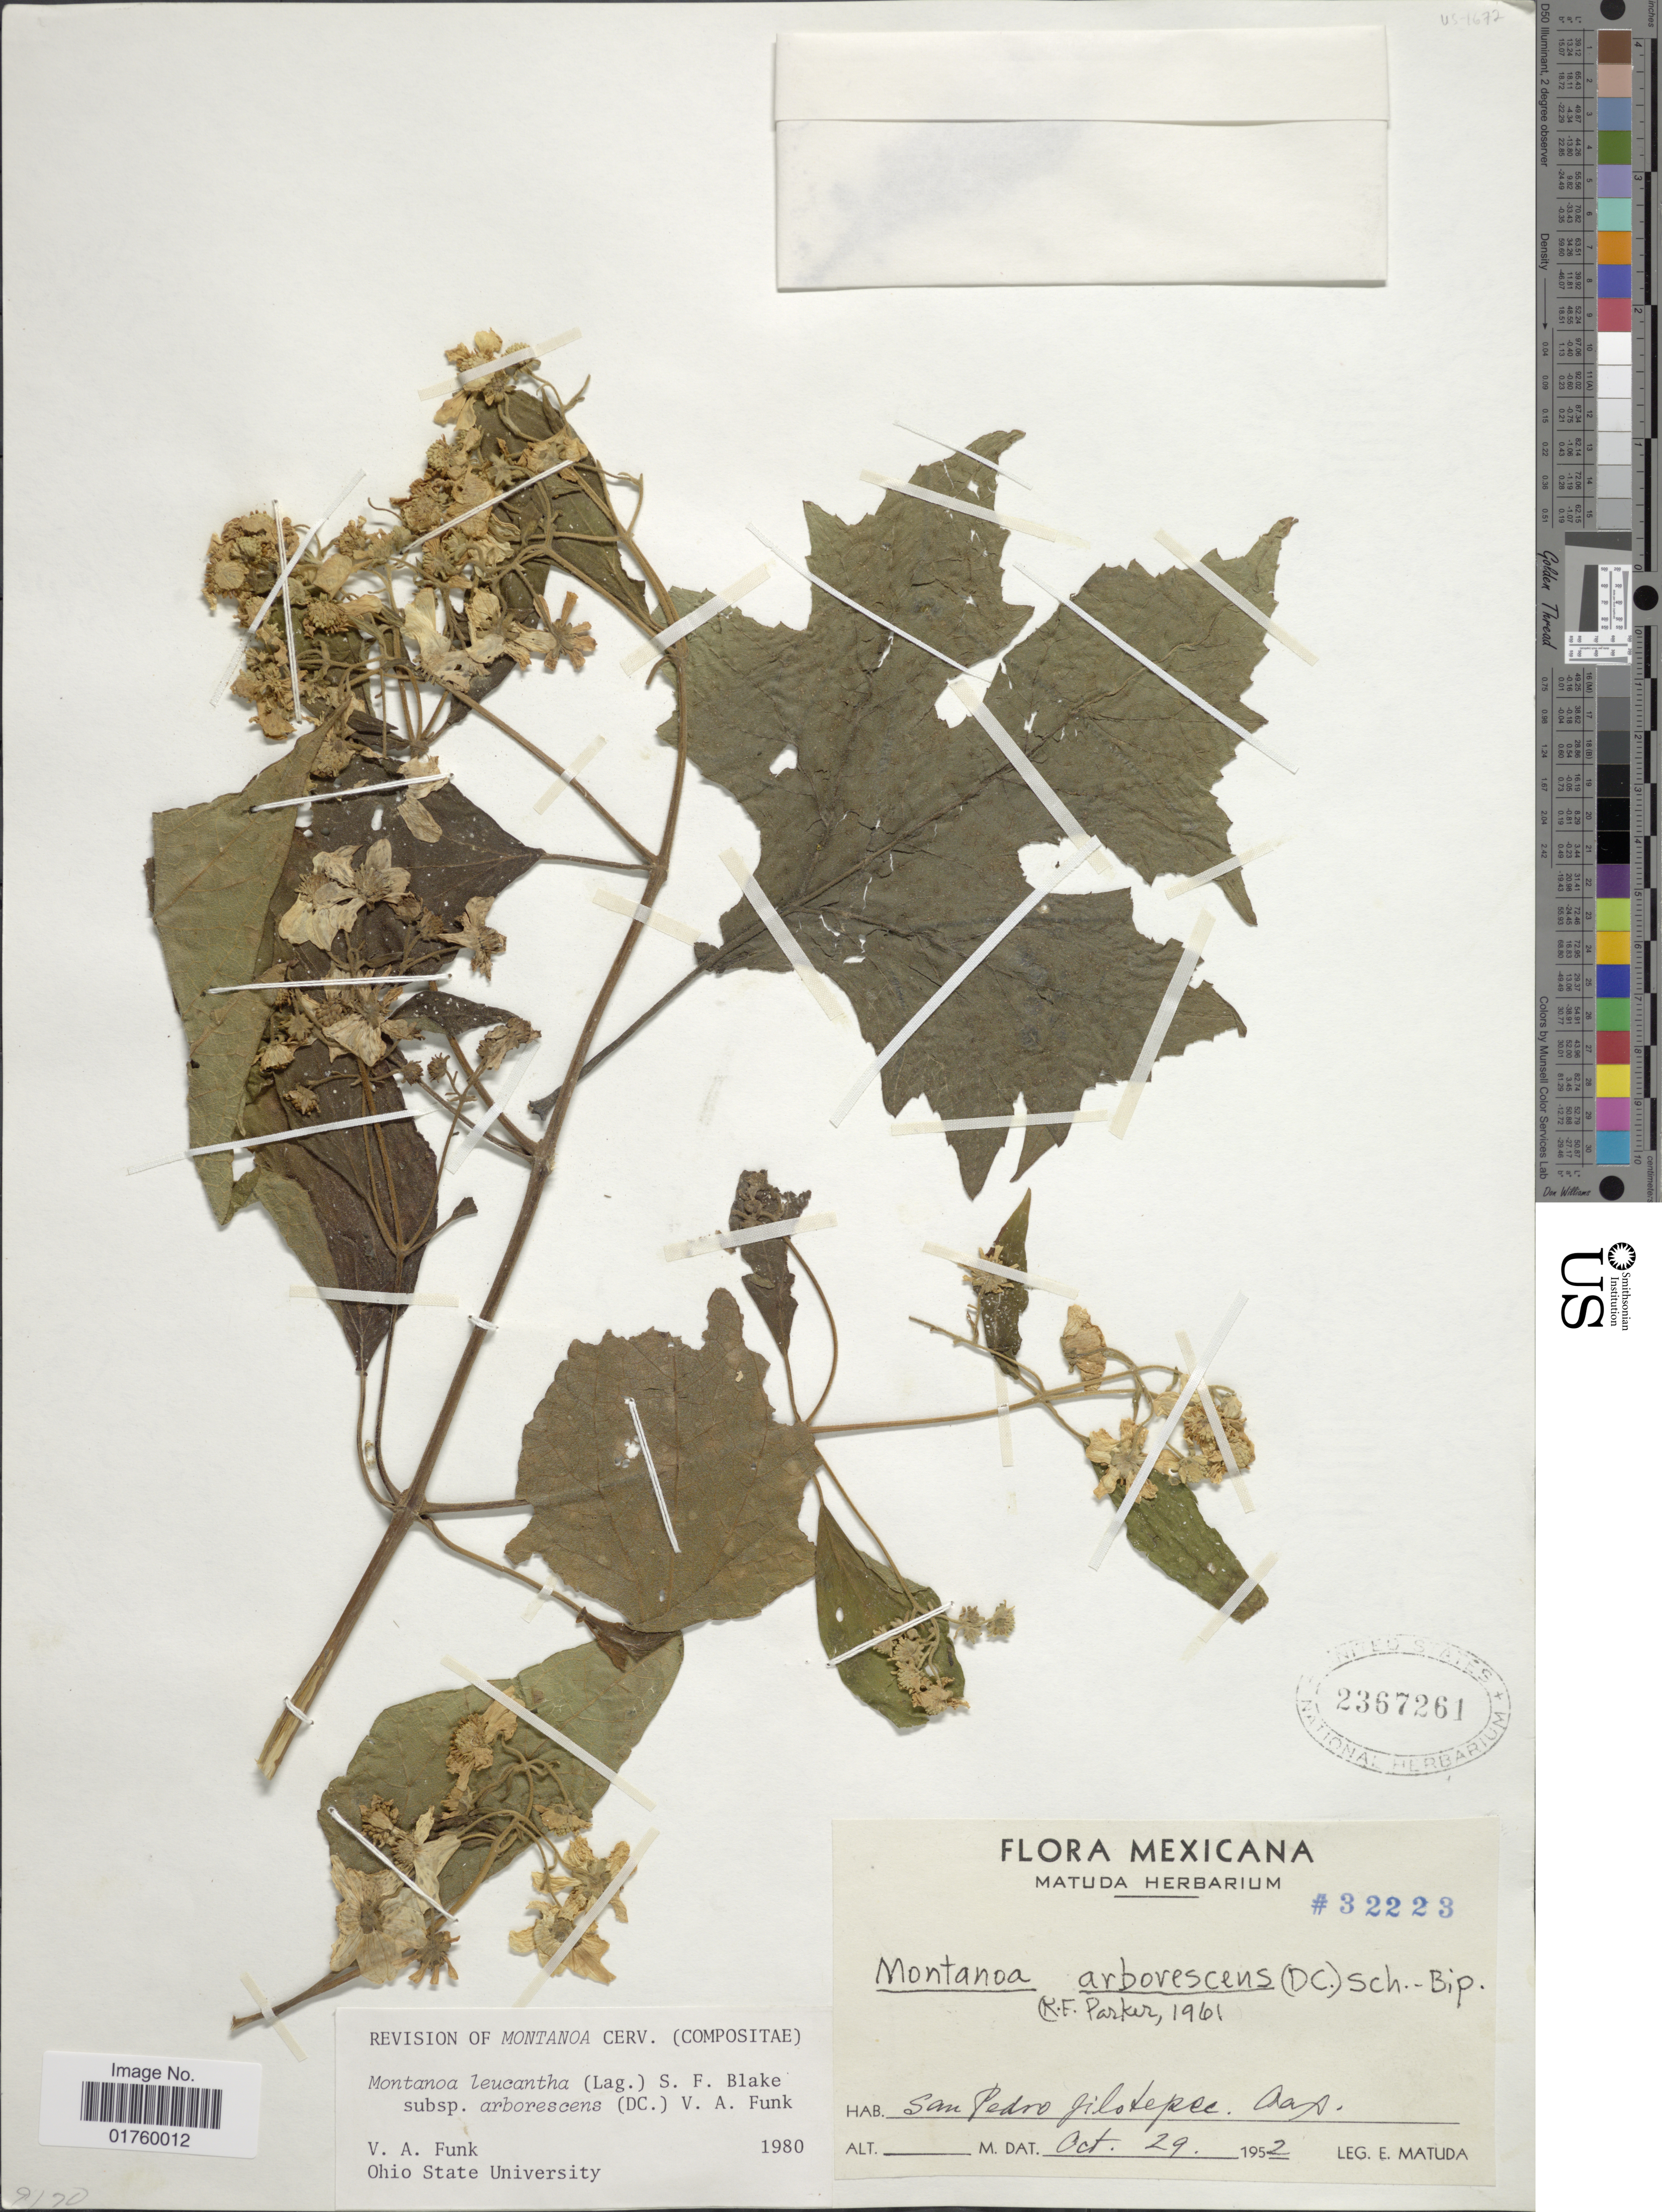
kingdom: Plantae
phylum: Tracheophyta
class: Magnoliopsida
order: Asterales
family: Asteraceae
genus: Montanoa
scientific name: Montanoa leucantha subsp. arborescens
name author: (DC.) V.A. Funk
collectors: E. Matuda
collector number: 32223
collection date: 1952-10-29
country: Mexico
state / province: Oaxaca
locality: San Pedro Jilotepec.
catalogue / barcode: US 2367261